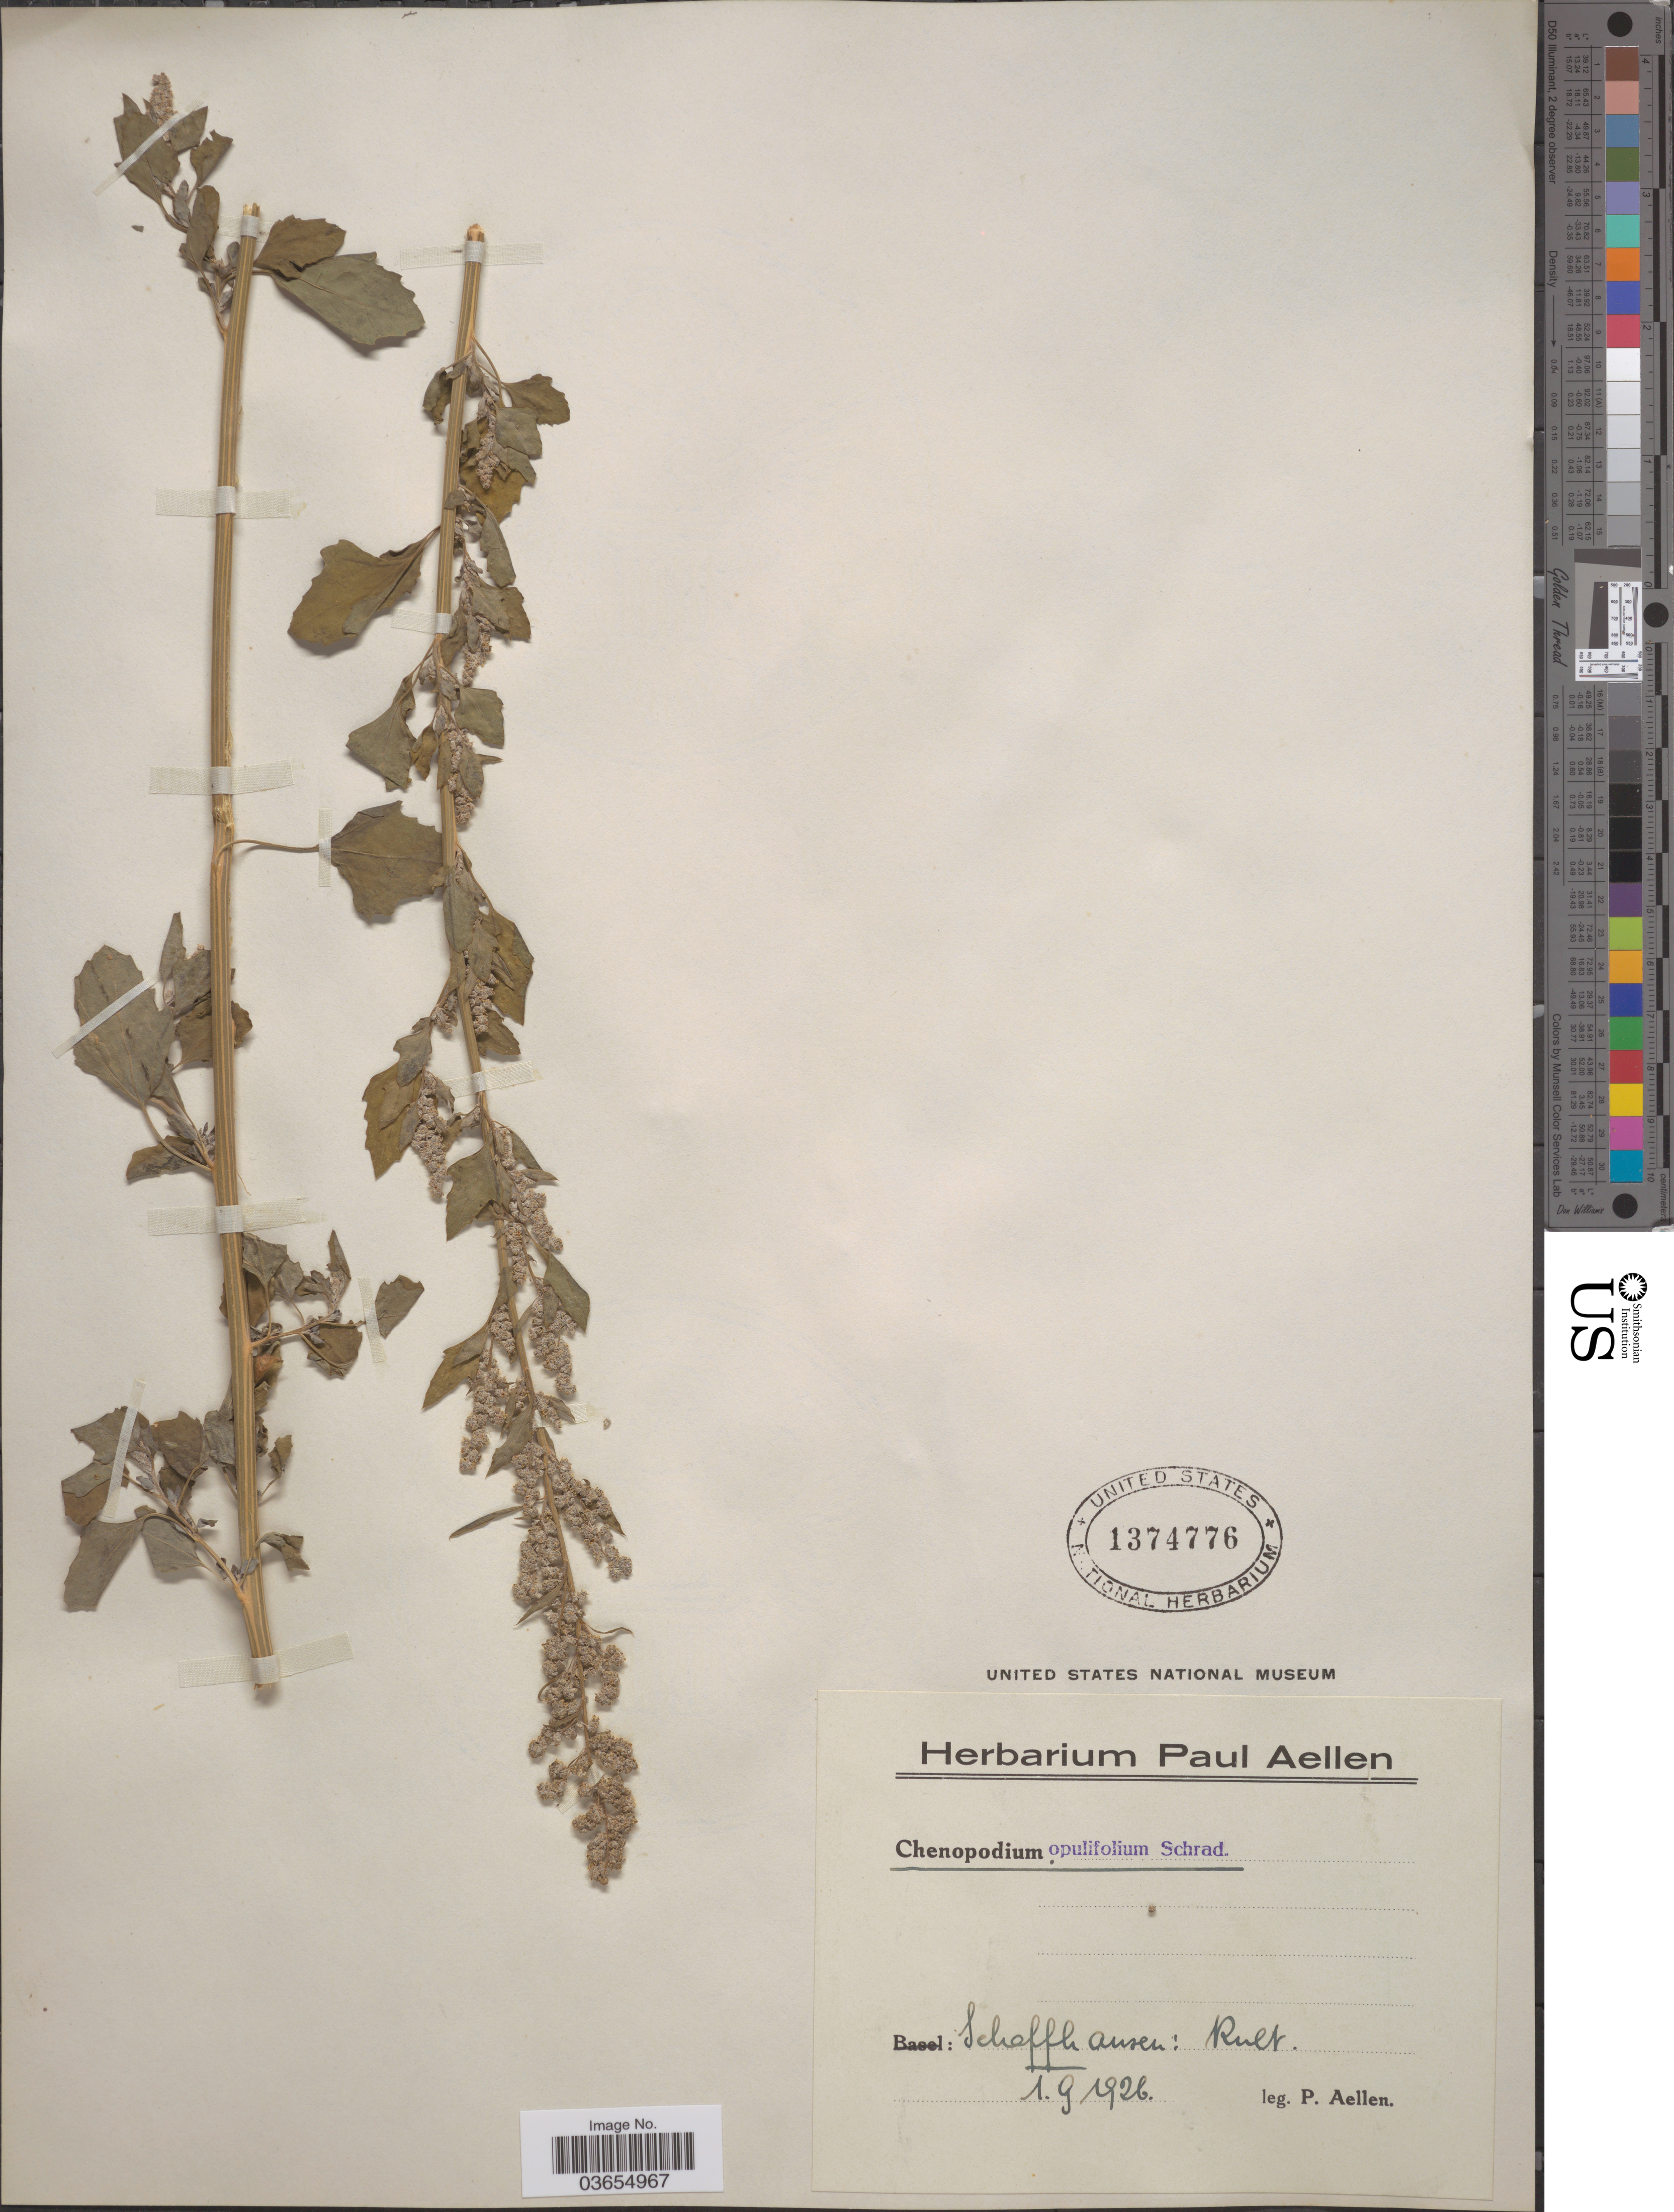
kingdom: Plantae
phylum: Tracheophyta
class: Magnoliopsida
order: Caryophyllales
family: Amaranthaceae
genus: Chenopodium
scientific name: Chenopodium opulifolium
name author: Schrad. ex W.D.J. Koch & Ziz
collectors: P. Aellen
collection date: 1926-09-01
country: Switzerland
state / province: Schaffhausen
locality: Kult.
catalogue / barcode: US 1374776